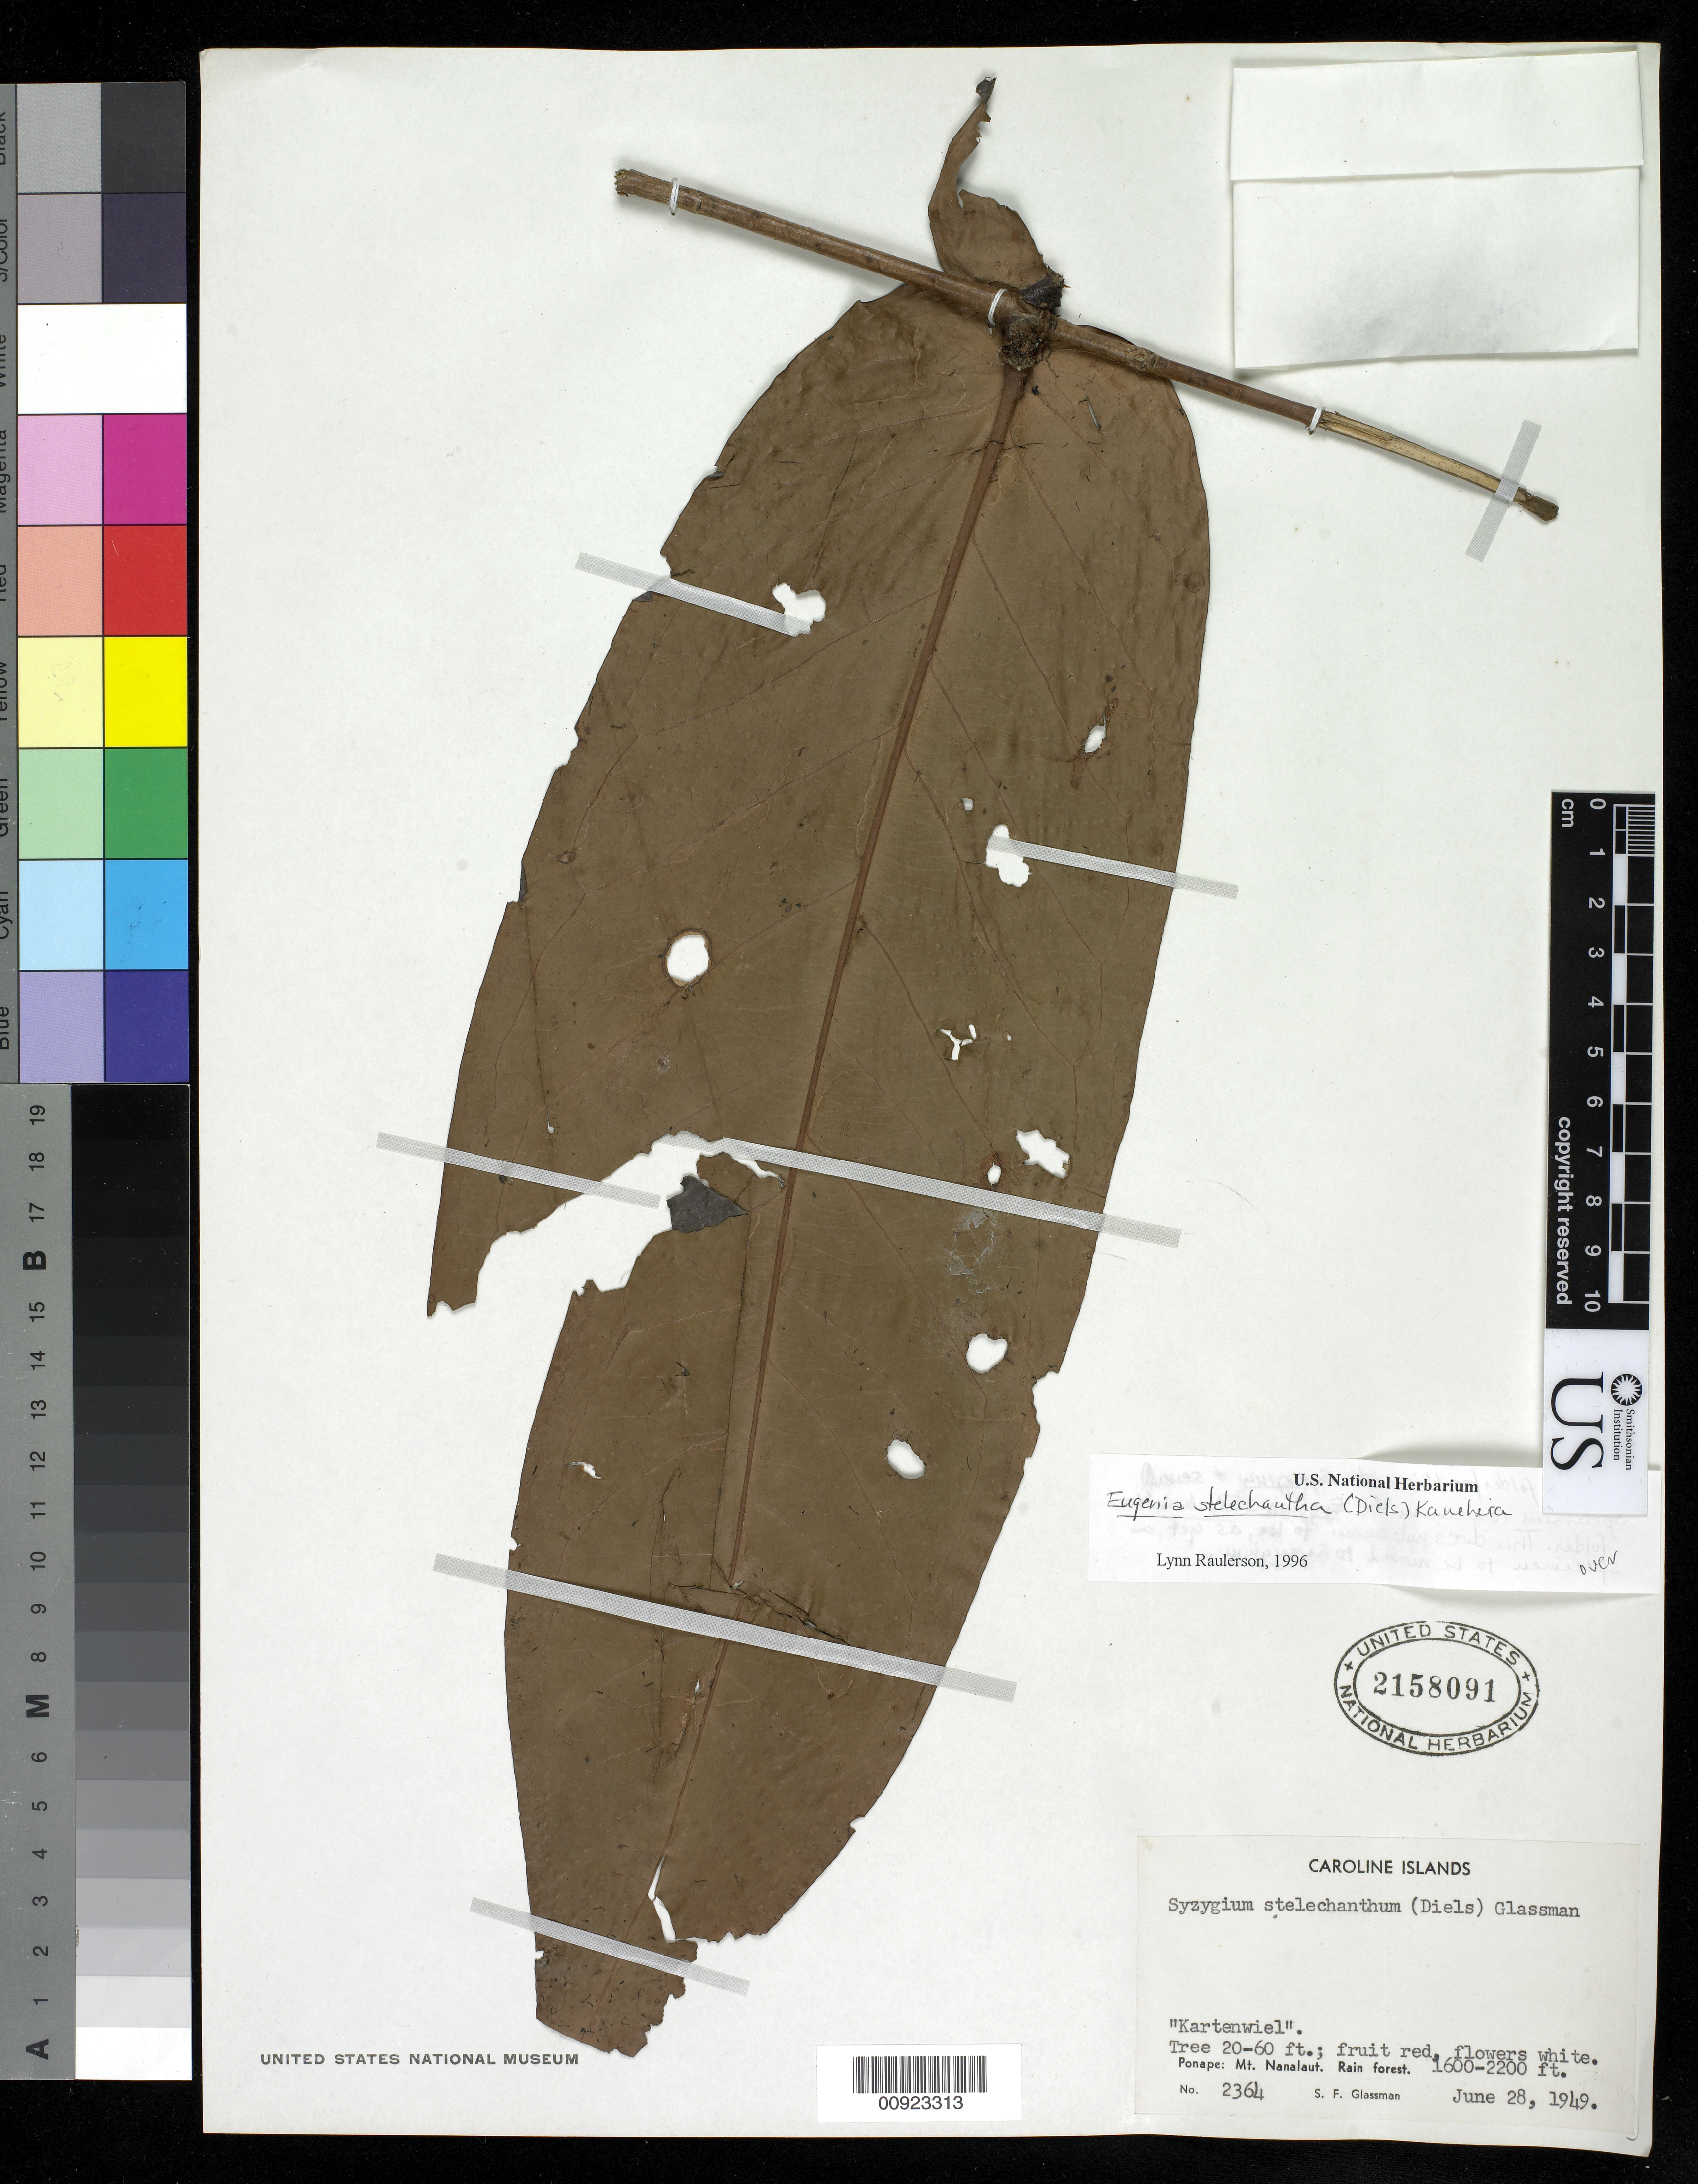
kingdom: Plantae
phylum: Tracheophyta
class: Magnoliopsida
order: Myrtales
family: Myrtaceae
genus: Syzygium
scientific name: Syzygium stelechanthum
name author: (Diels) Glassman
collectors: S. F. Glassman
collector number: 2364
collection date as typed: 28 Jun 1949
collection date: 1949-06-28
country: Micronesia, Federated States of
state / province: Pohnpei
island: Pohnpei [Ponape]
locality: Mt. Nanalaut.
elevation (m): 488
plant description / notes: cited by Byng et al., Phytotaxa 427(2): 125. 2019.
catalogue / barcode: US 2158091